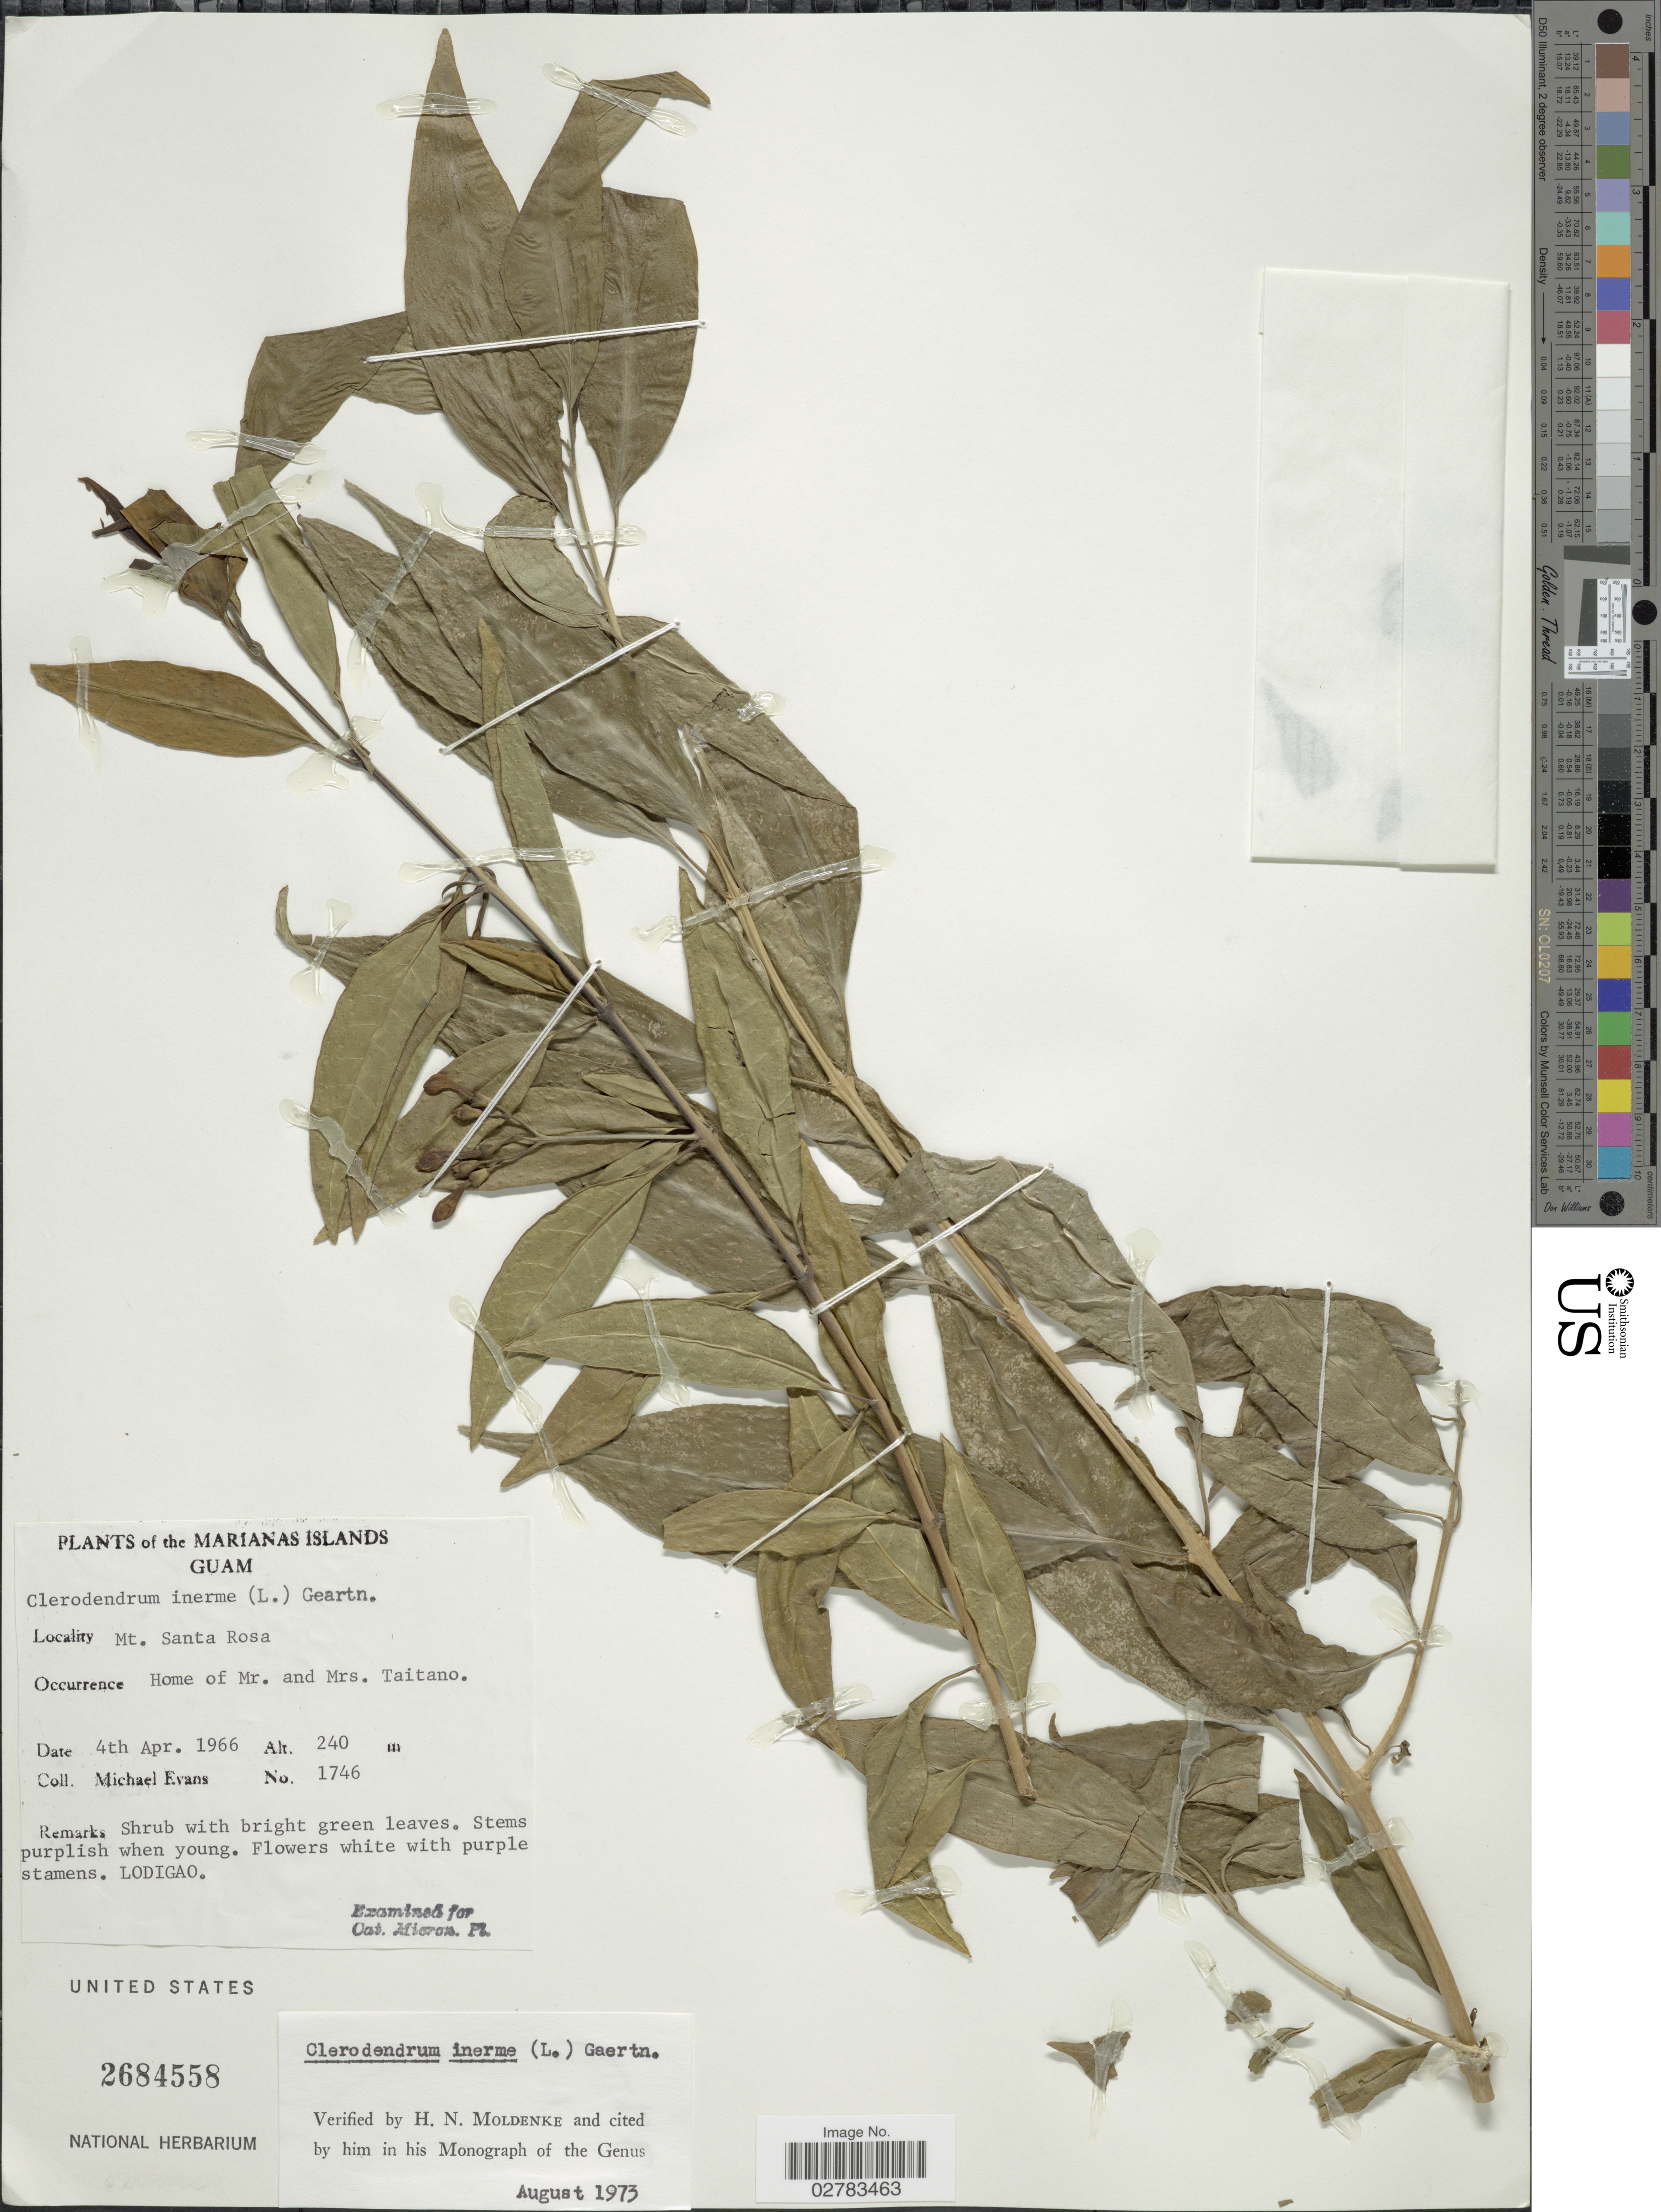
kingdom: Plantae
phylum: Tracheophyta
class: Magnoliopsida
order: Lamiales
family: Lamiaceae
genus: Clerodendrum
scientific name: Clerodendrum inerme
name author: (L.) Gaertn.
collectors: M. Evans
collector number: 1746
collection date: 1966-04-04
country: Guam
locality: The Marianas Islands, Guam, Mt. Santa Rosa, Home of Mr. and Mrs. Taitano.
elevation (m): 240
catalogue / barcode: US 2684558